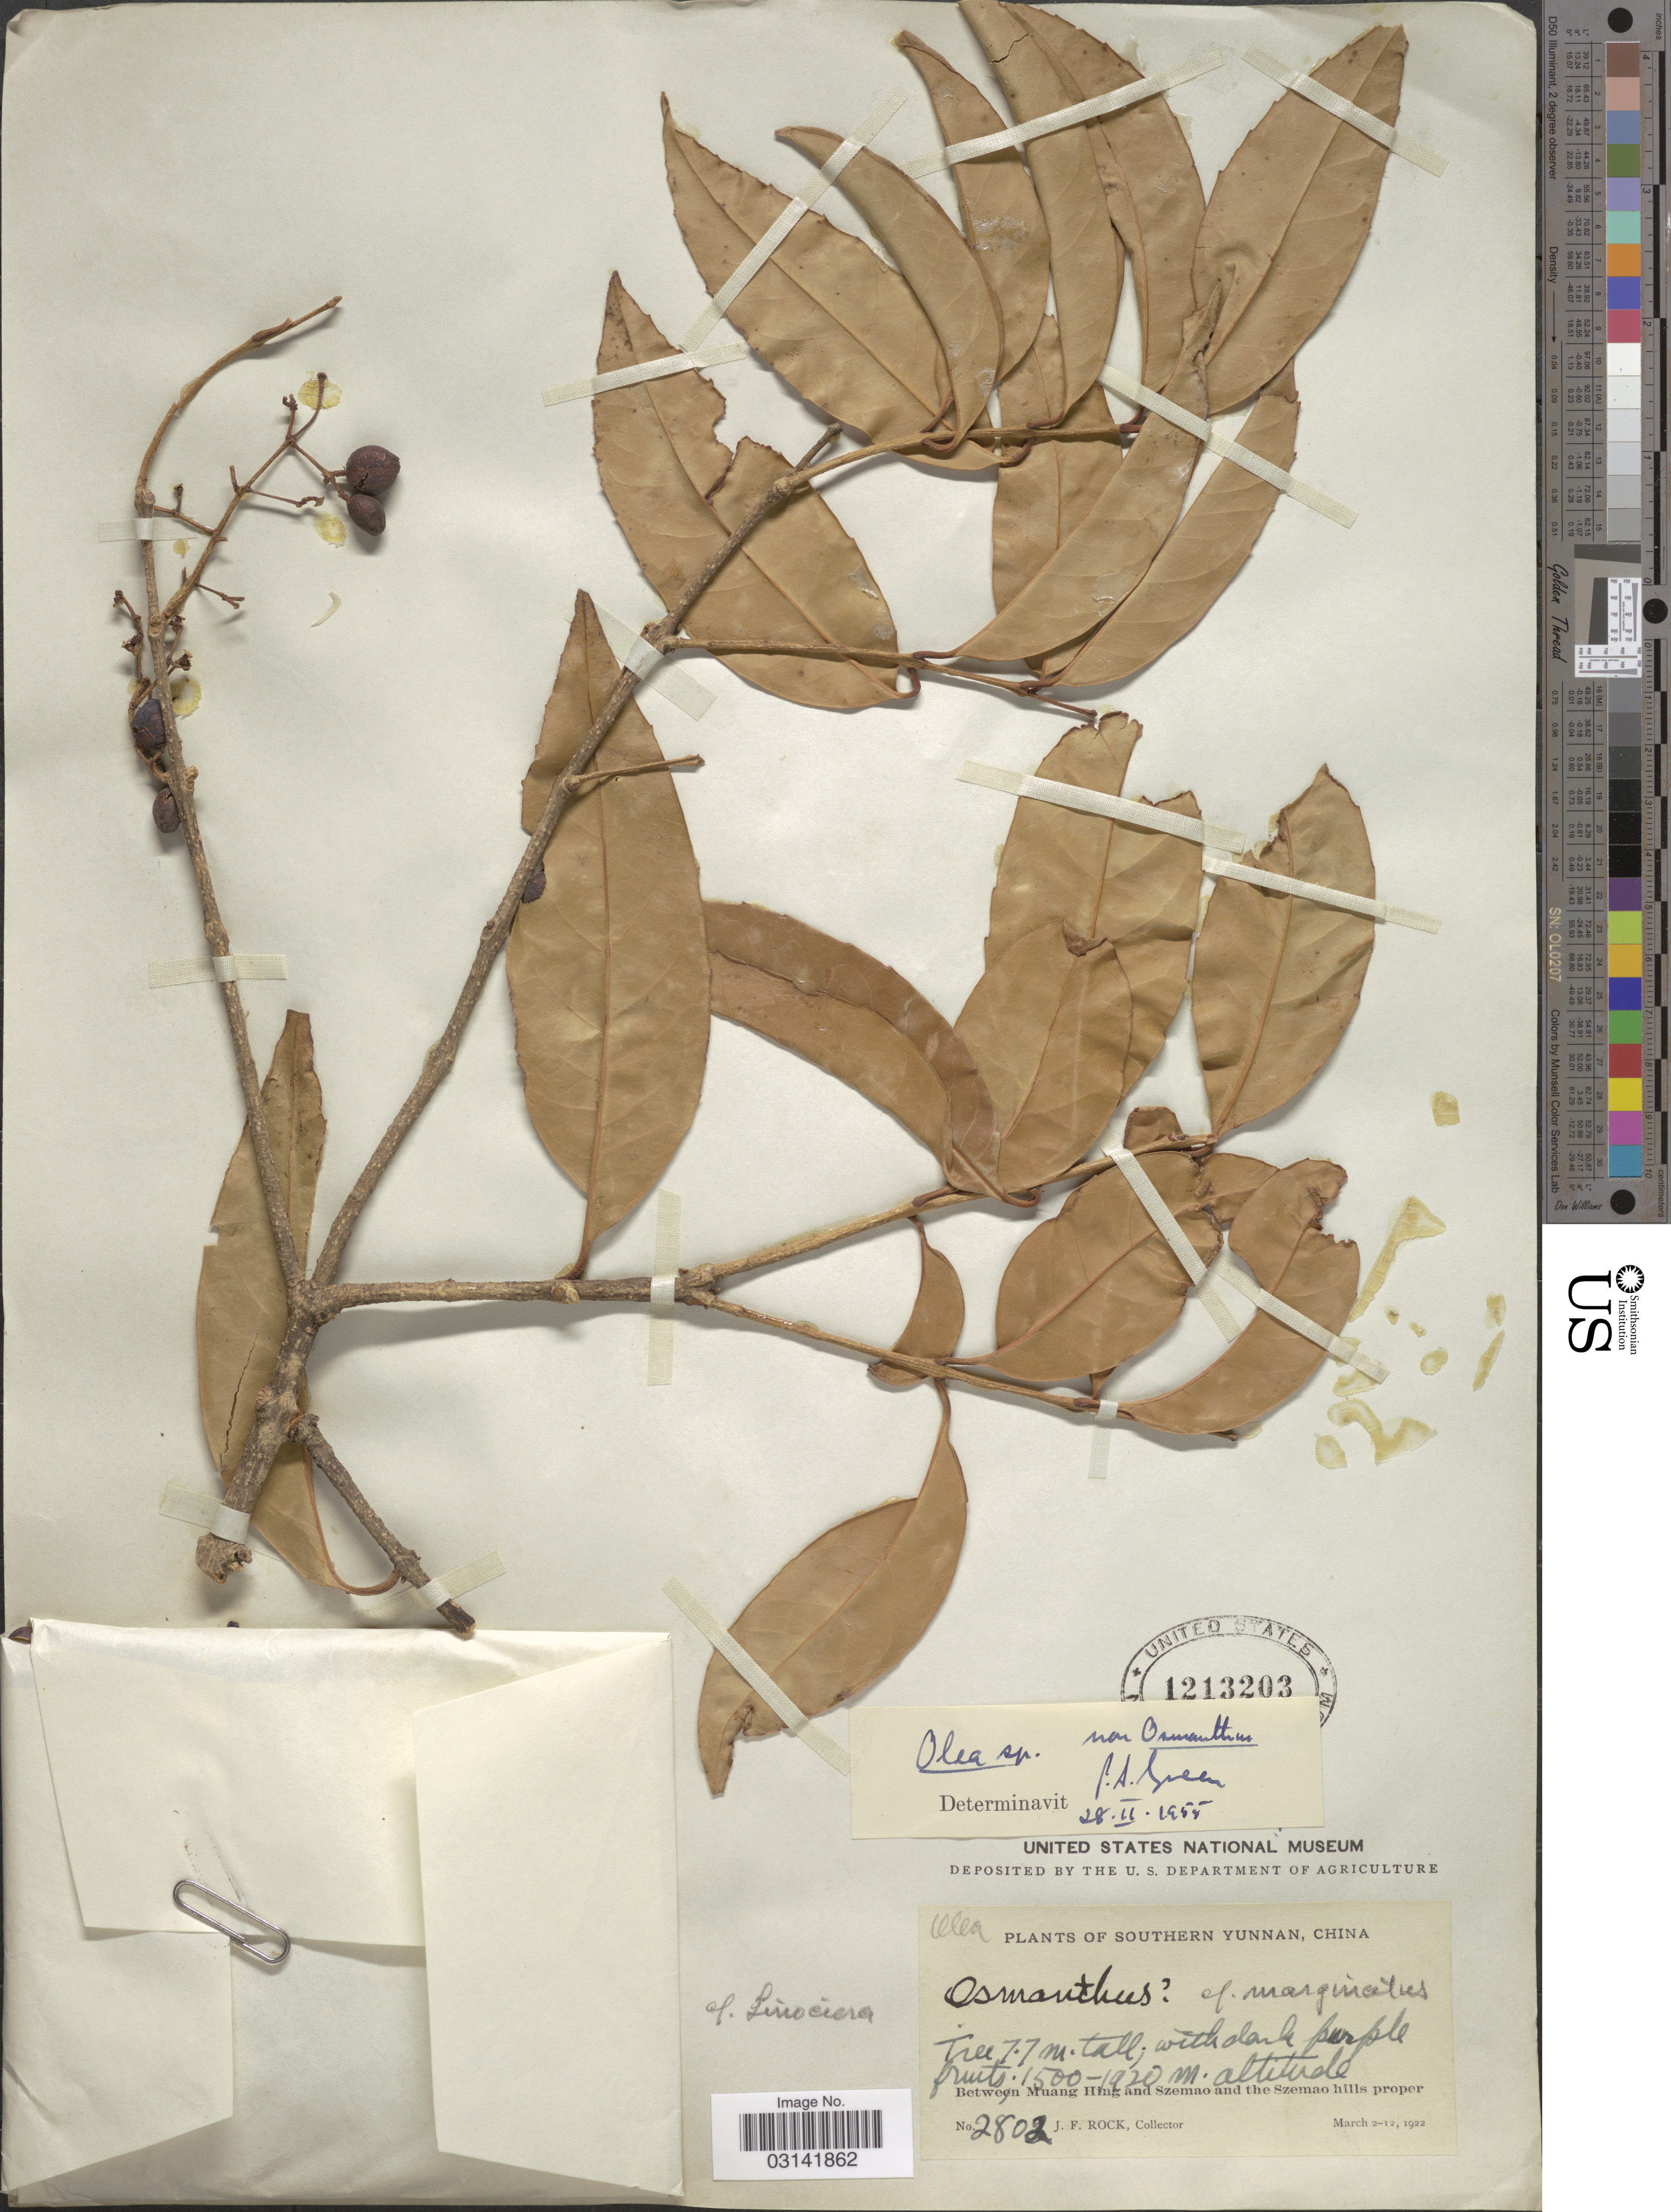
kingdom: Plantae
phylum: Tracheophyta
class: Magnoliopsida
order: Lamiales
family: Oleaceae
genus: Olea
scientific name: Olea sp.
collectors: J. Rock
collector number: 2802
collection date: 1922-03-02/1922-03-12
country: China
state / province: Yunnan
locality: Southern Yunnan, Between Muang Hing and Szemao and the Szemao hills proper.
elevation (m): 1500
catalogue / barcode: US 1213203